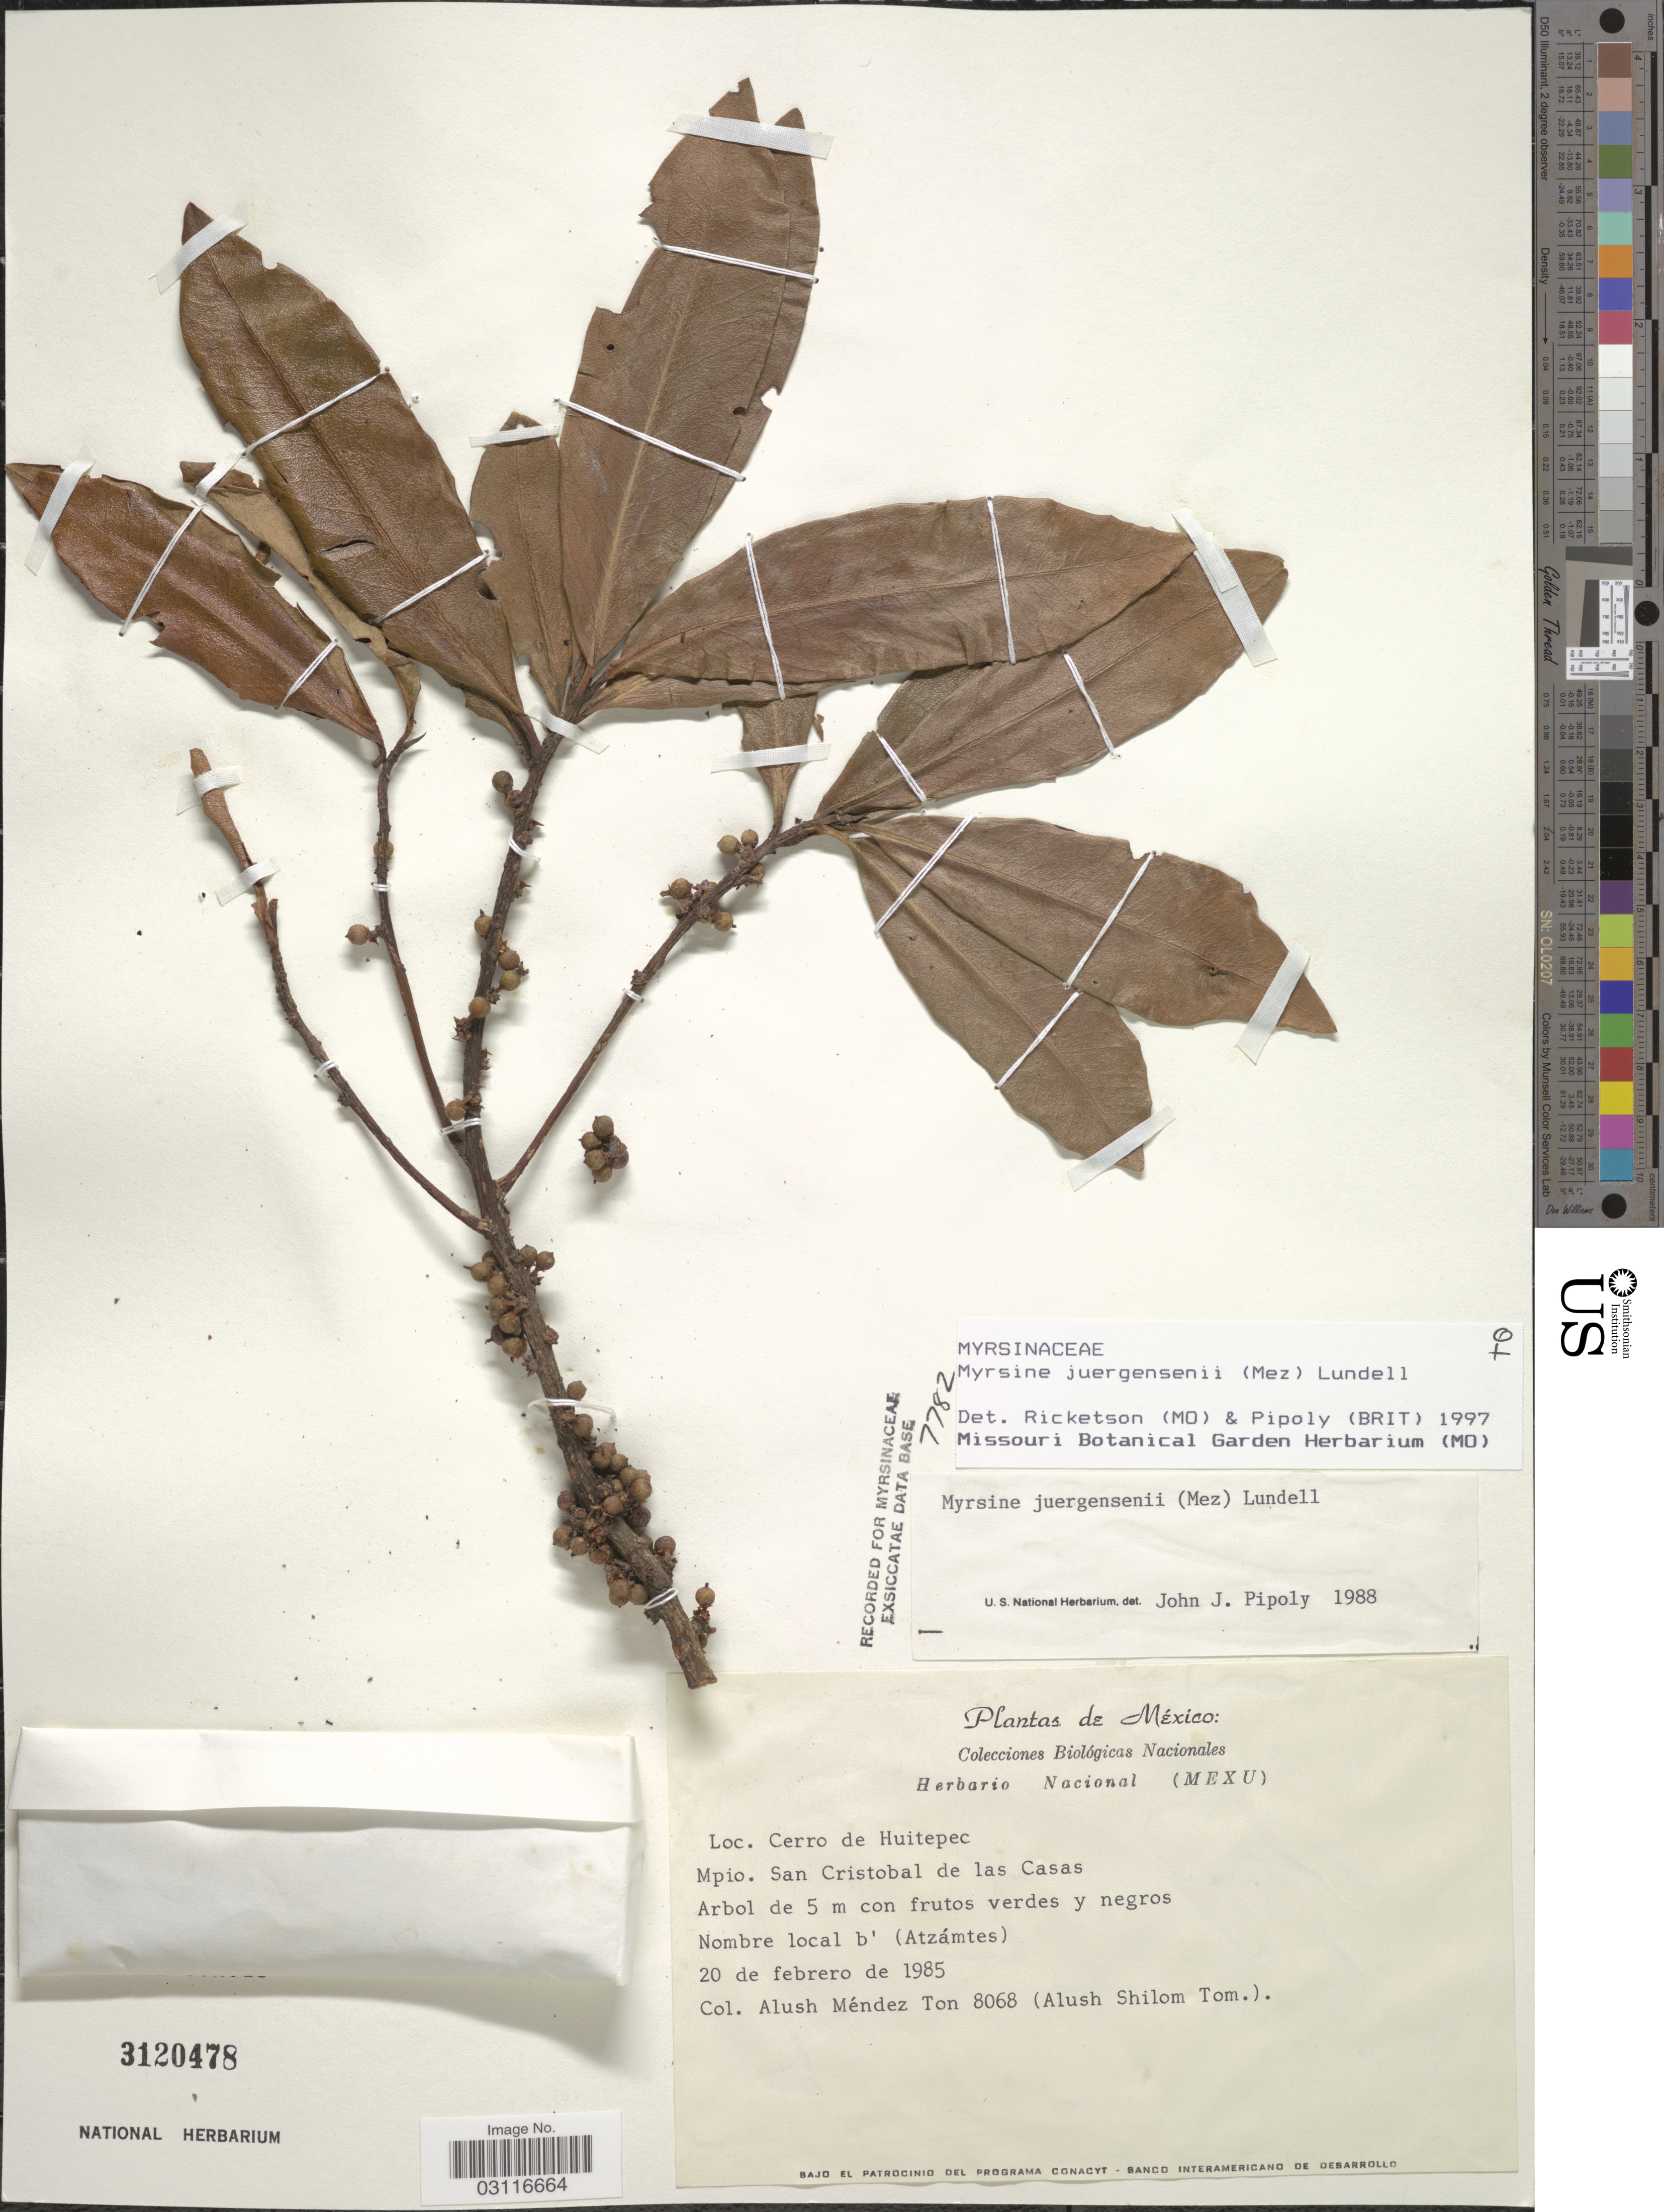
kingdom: Plantae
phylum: Tracheophyta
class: Magnoliopsida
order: Ericales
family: Primulaceae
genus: Myrsine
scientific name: Myrsine juergensenii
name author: (Mez) Lundell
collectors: A. Méndez Ton & A. Ton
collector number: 8068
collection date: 1985-02-20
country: Mexico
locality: Cerro de Huitepec. Mpio. San Cristobal de las Casas.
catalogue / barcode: US 3120478